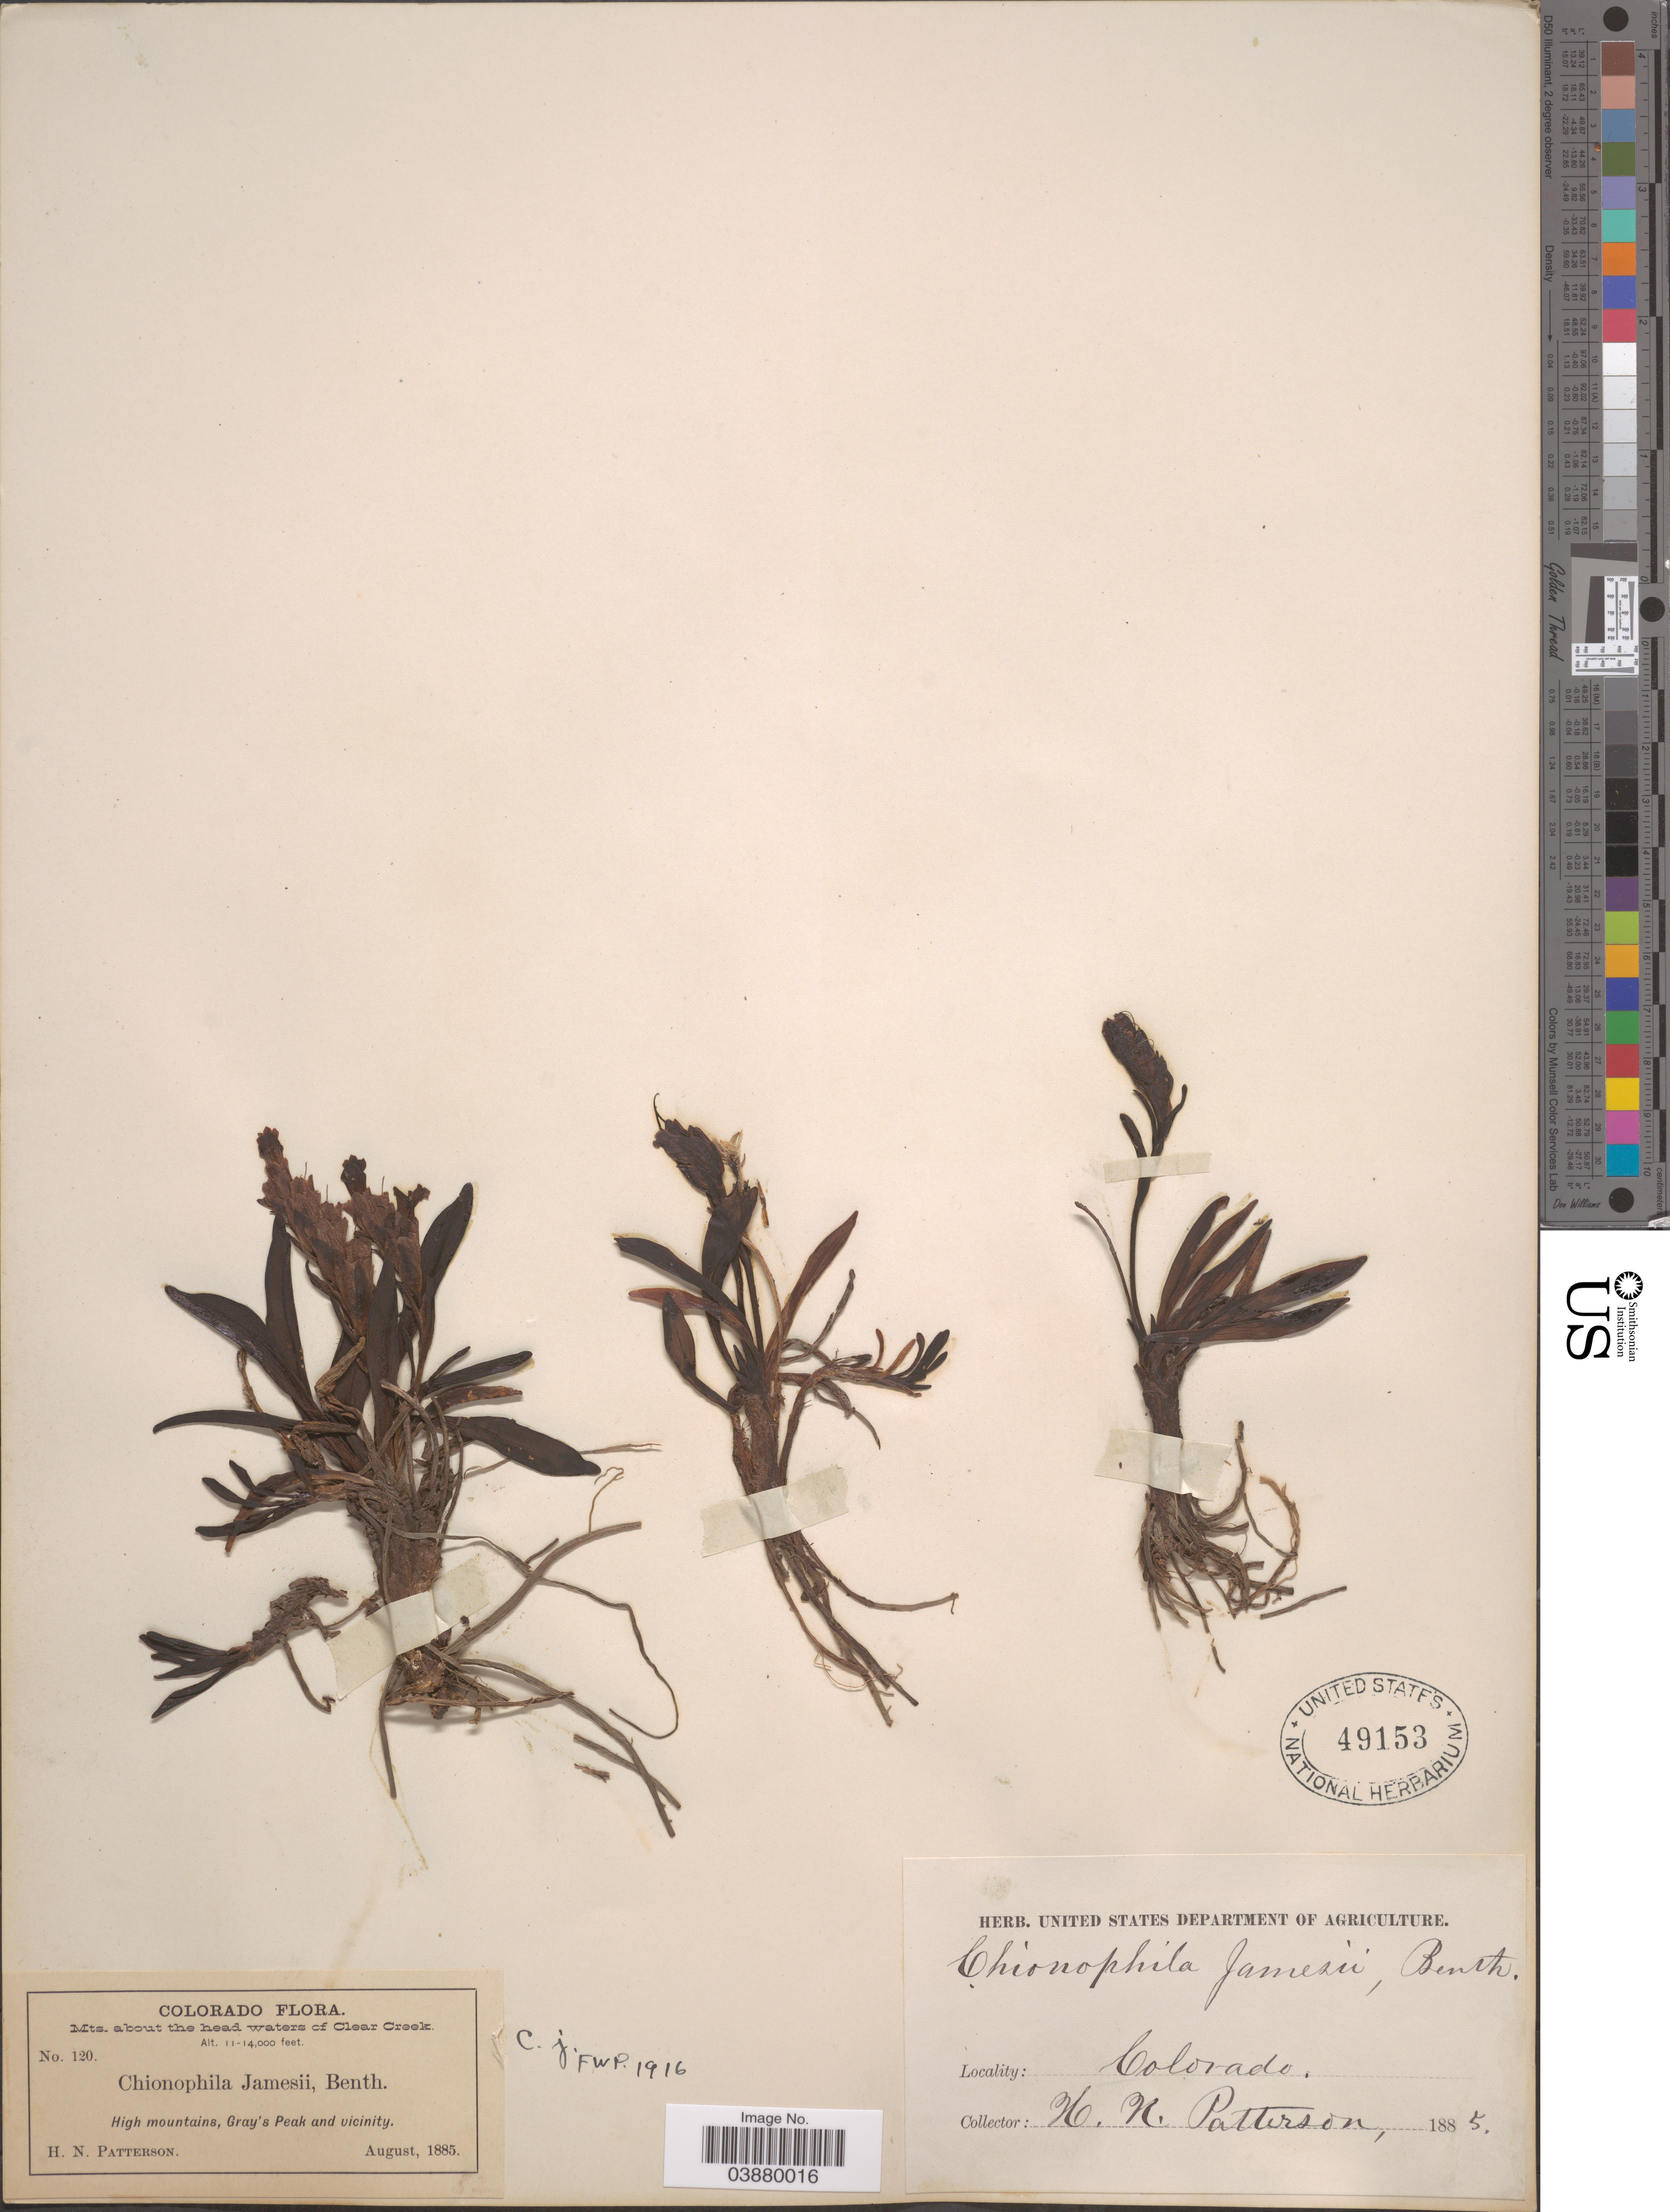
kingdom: Plantae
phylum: Tracheophyta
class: Magnoliopsida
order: Lamiales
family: Plantaginaceae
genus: Chionophila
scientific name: Chionophila jamesii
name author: Benth.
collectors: H. N. Patterson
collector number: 120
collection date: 1885-08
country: United States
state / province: Colorado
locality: Mts. about the head waters of Clear Creek. High mountains, Gray's Peak and vicinity.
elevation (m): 3353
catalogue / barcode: US 49153